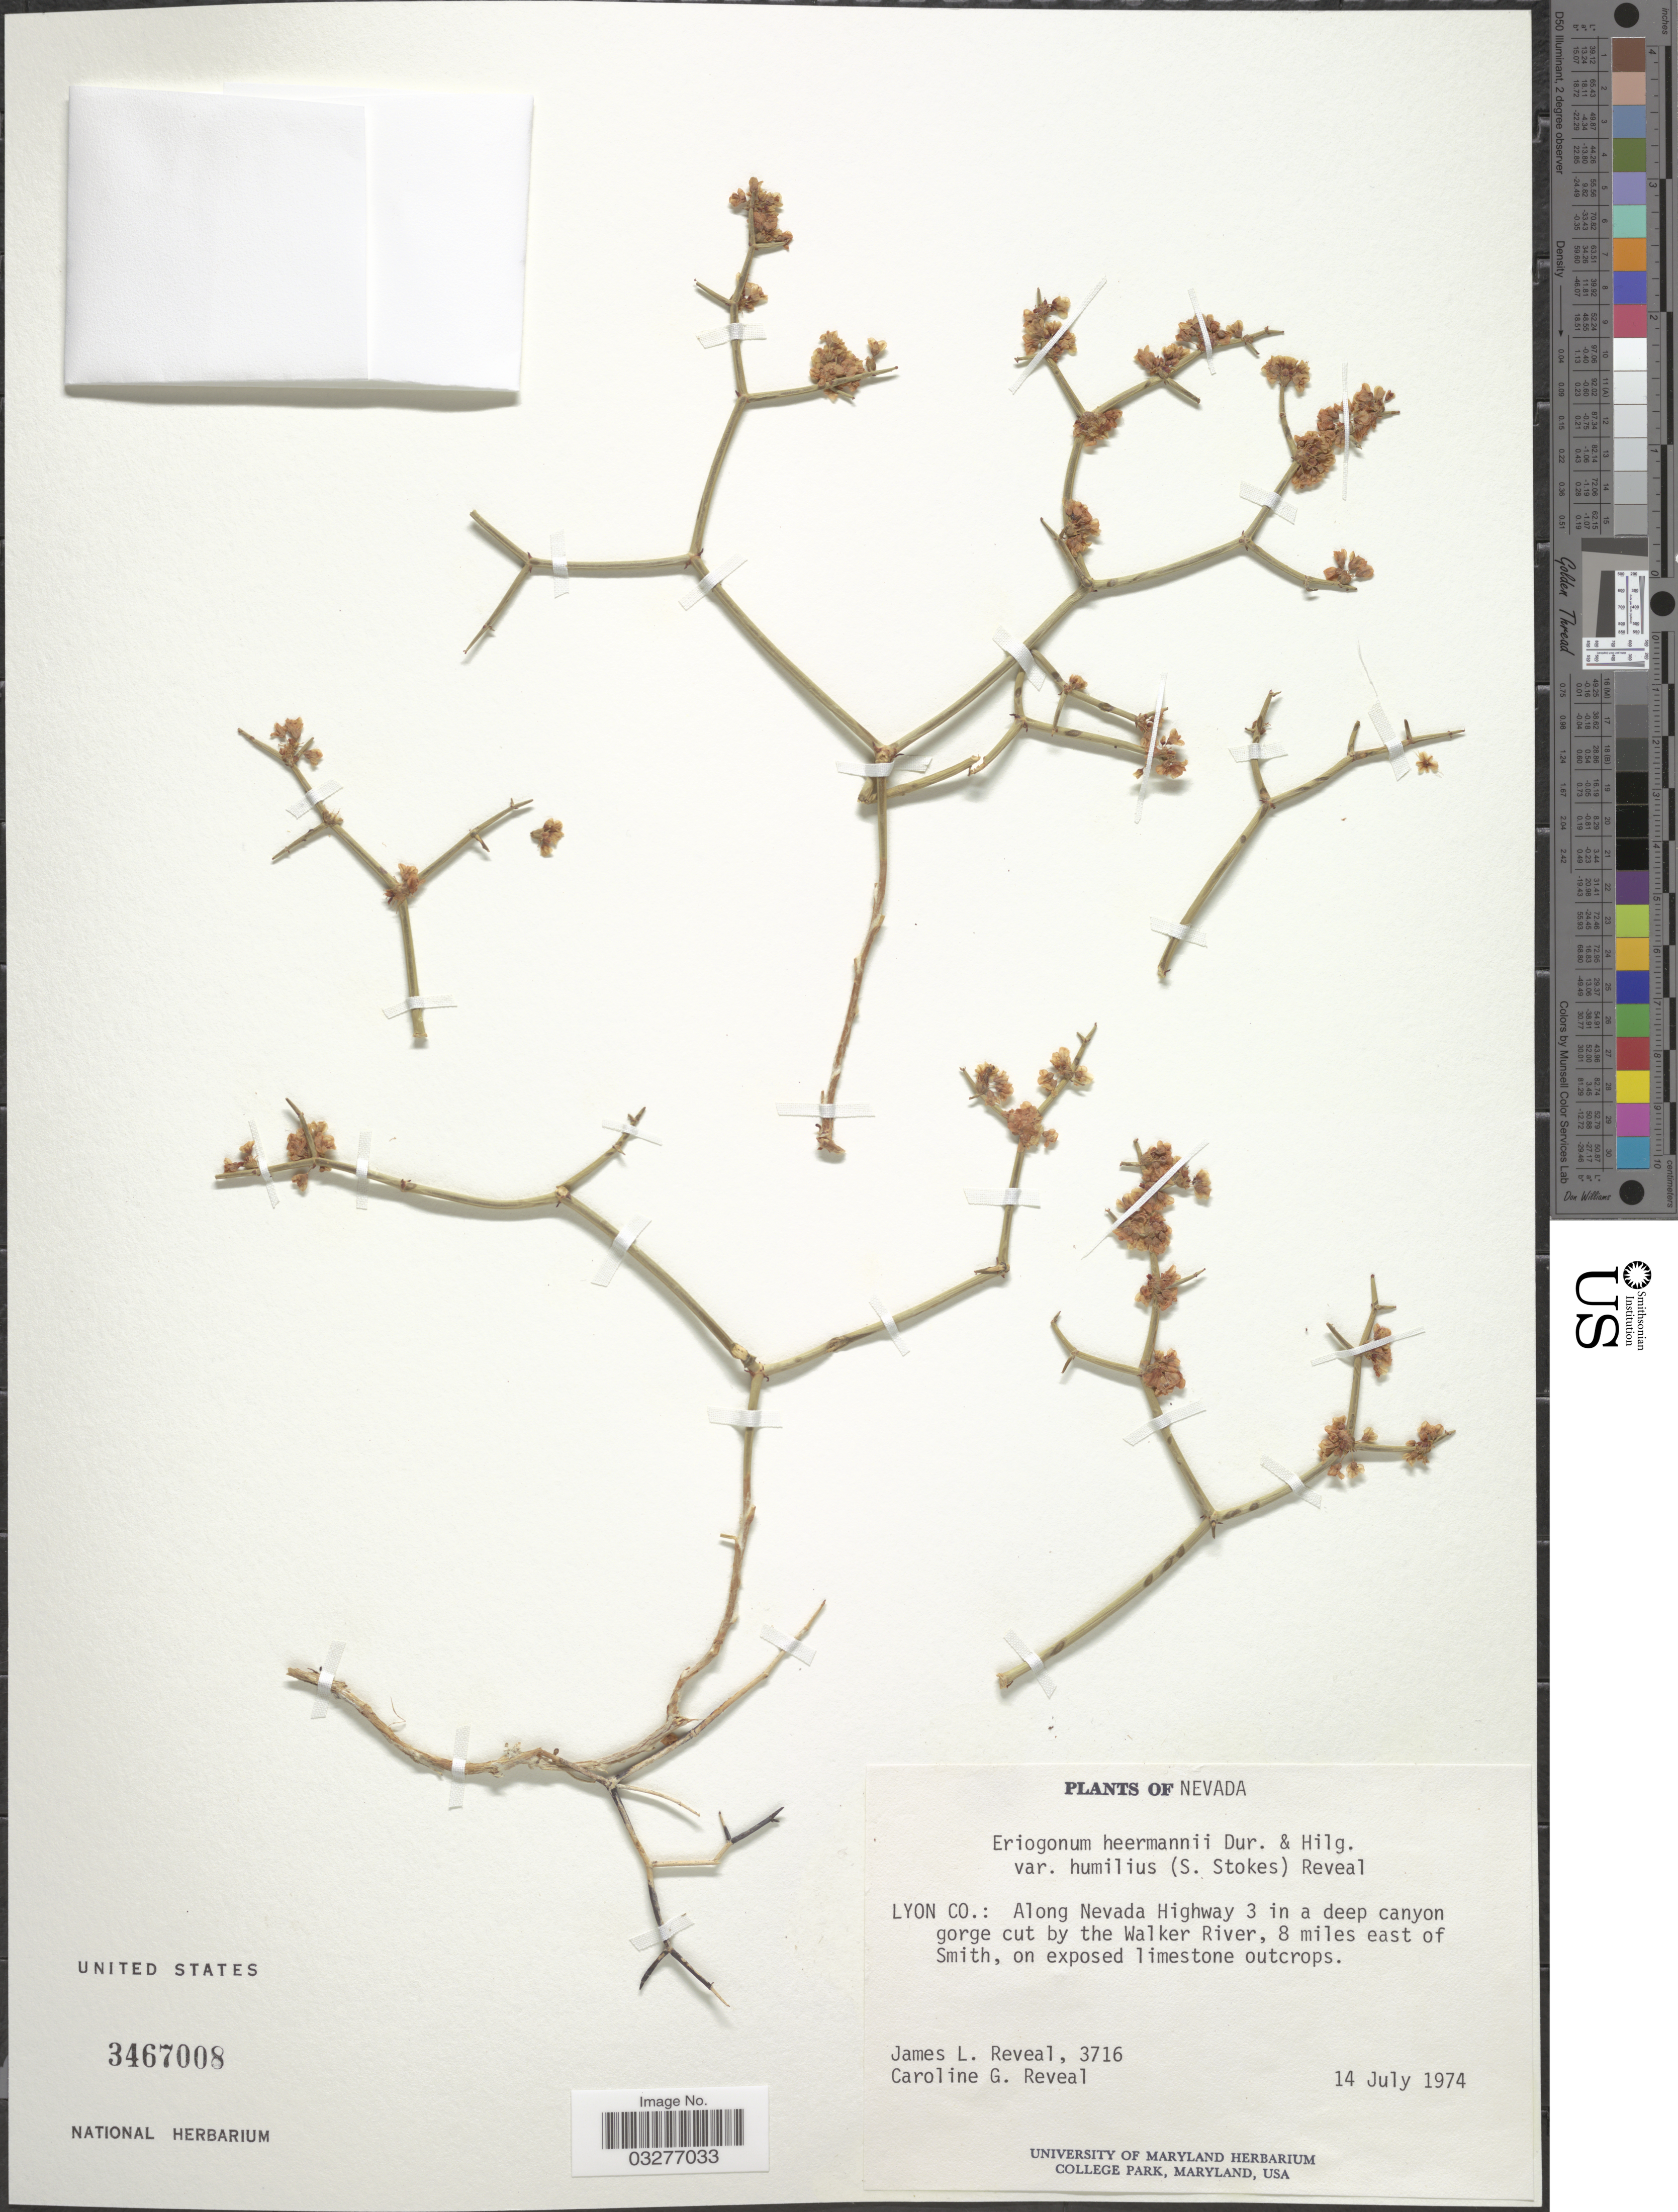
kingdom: Plantae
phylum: Tracheophyta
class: Magnoliopsida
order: Caryophyllales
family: Polygonaceae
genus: Eriogonum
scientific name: Eriogonum heermannii var. humilius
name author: (S. Stokes) Reveal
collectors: J. L. Reveal & C. G. Reveal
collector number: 3716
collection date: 1974-07-14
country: United States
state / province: Nevada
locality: Lyon Co.: Along Nevada Highway 3 in a deep canyon gorge cut by the Walker River, 8 miles east of Smith.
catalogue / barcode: US 3467008